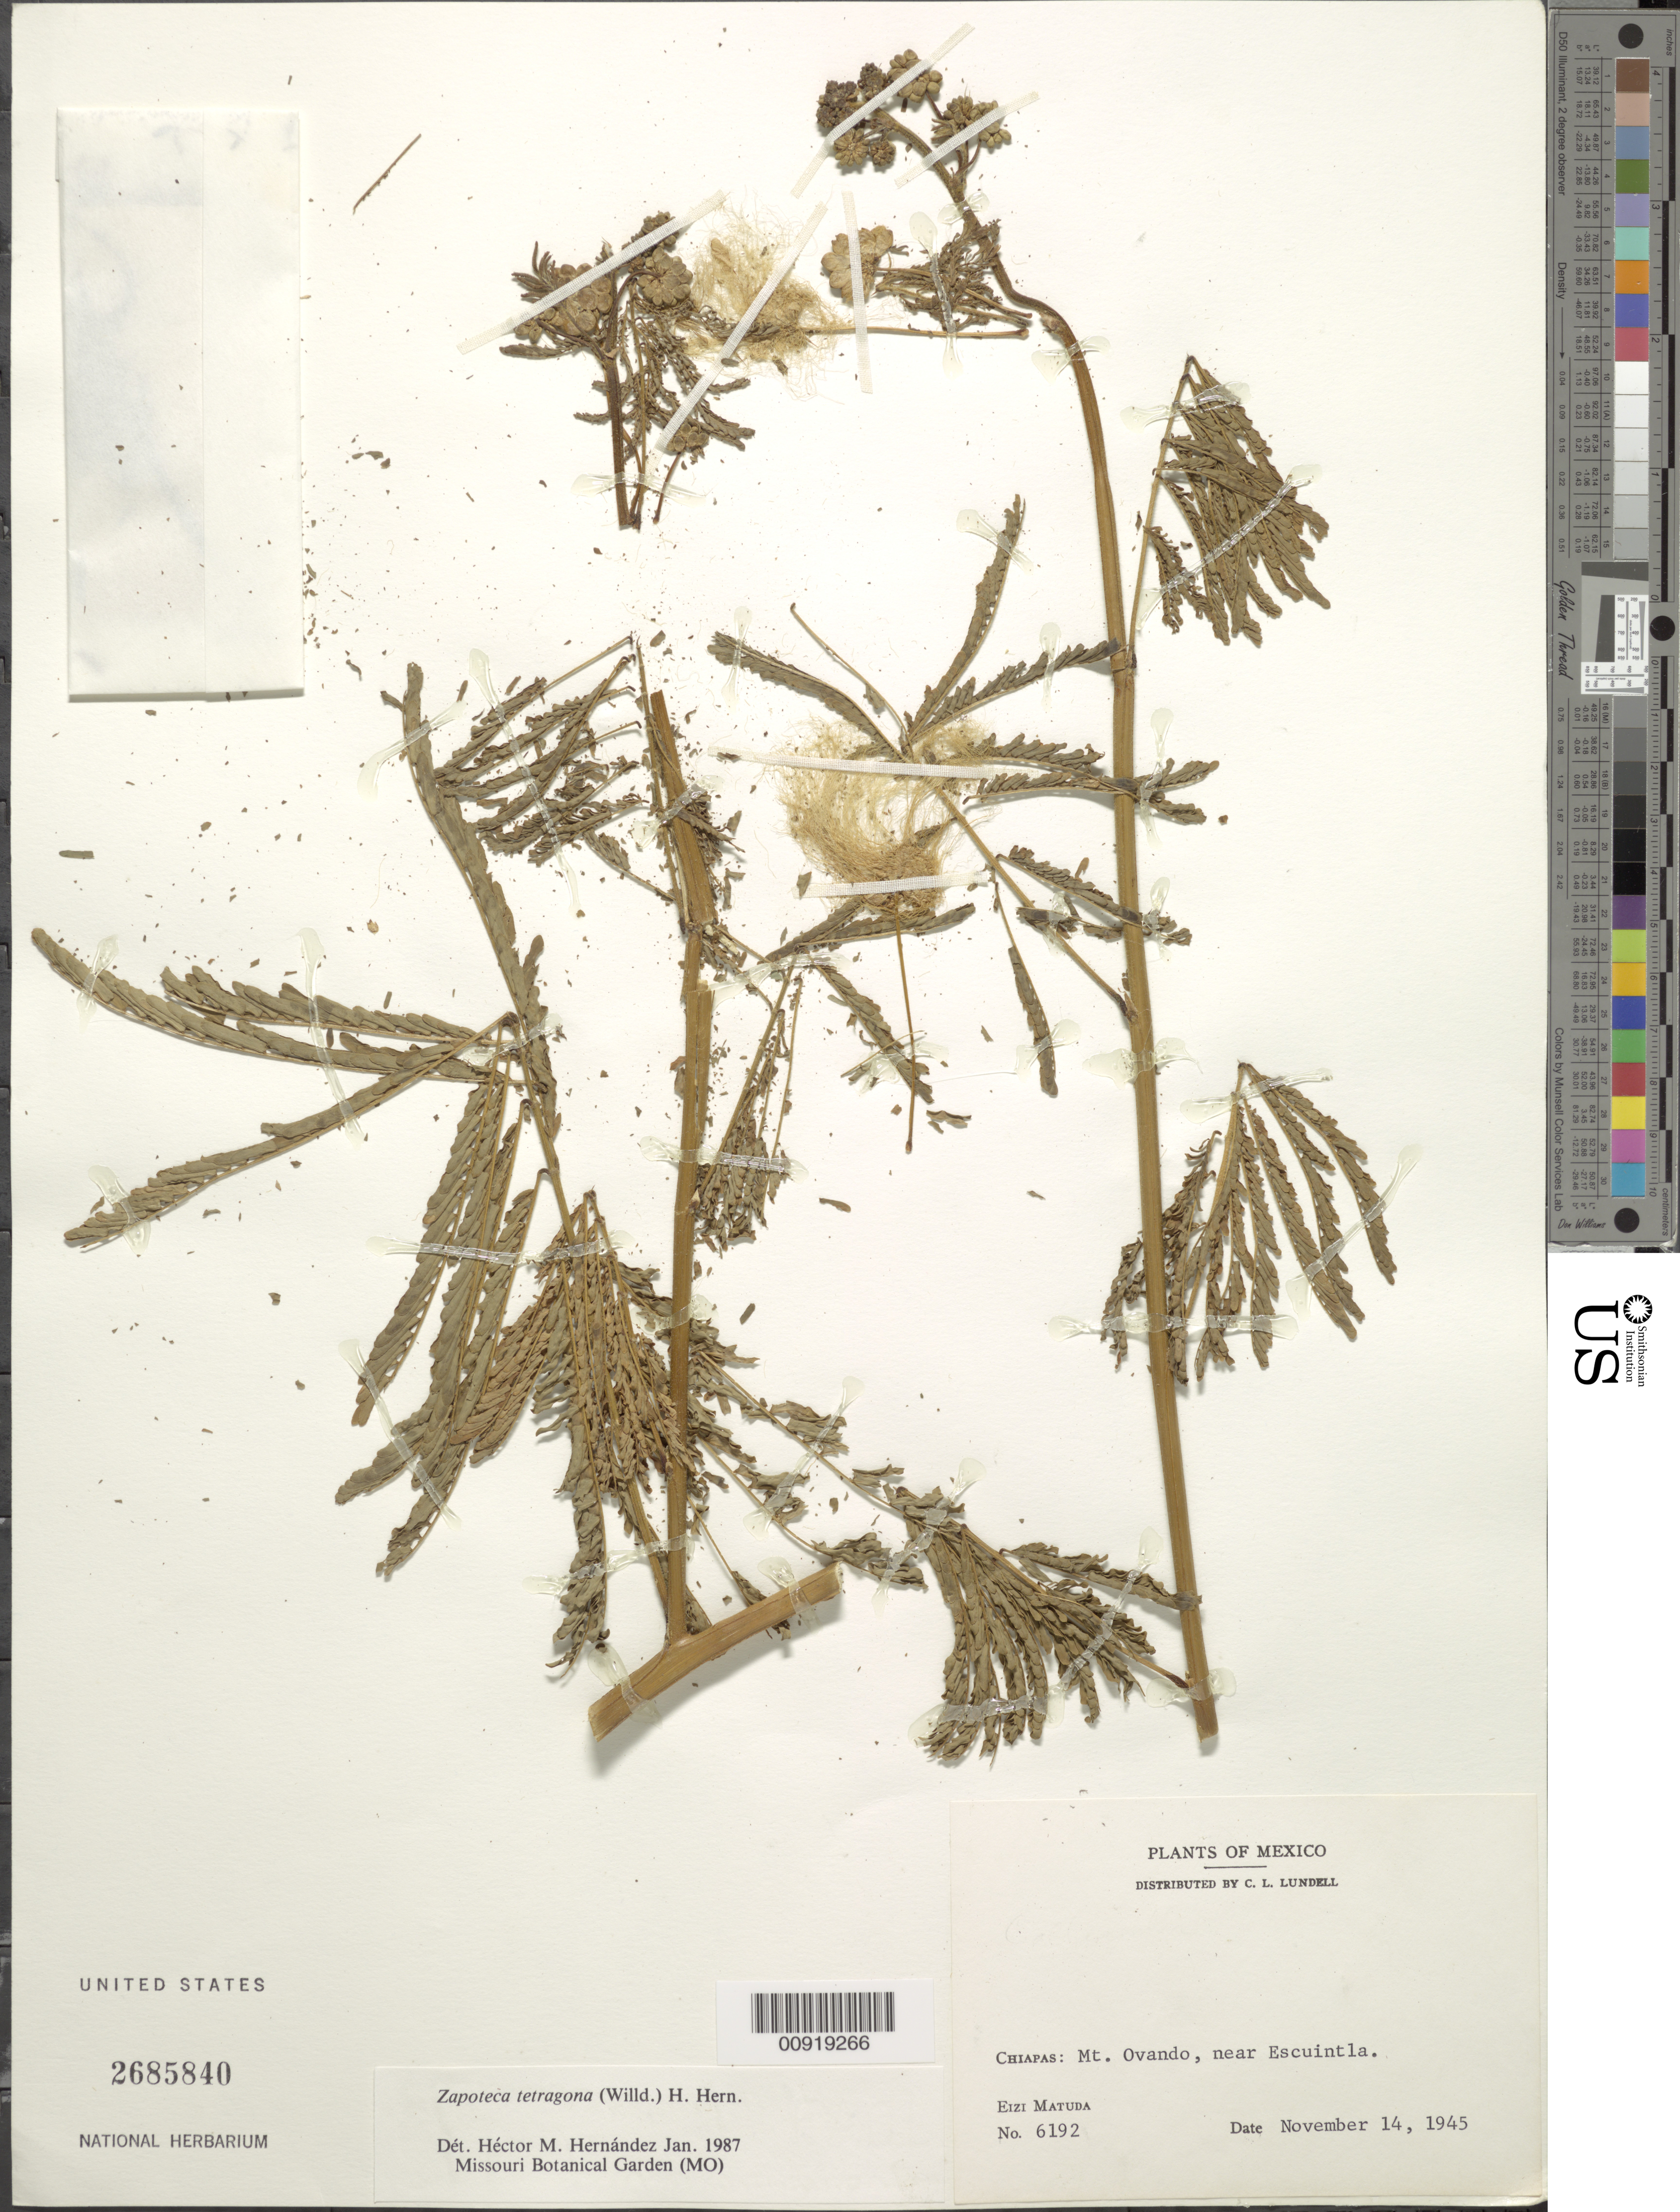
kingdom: Plantae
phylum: Tracheophyta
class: Magnoliopsida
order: Fabales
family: Fabaceae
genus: Zapoteca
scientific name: Zapoteca tetragona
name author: (Willd.) H.M. Hern.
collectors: E. Matuda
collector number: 6192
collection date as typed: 14 Nov 1945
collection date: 1945-11-14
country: Mexico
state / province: Chiapas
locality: Chiapas: Mt. Ovando, near Escuintla.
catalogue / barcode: US 2685840